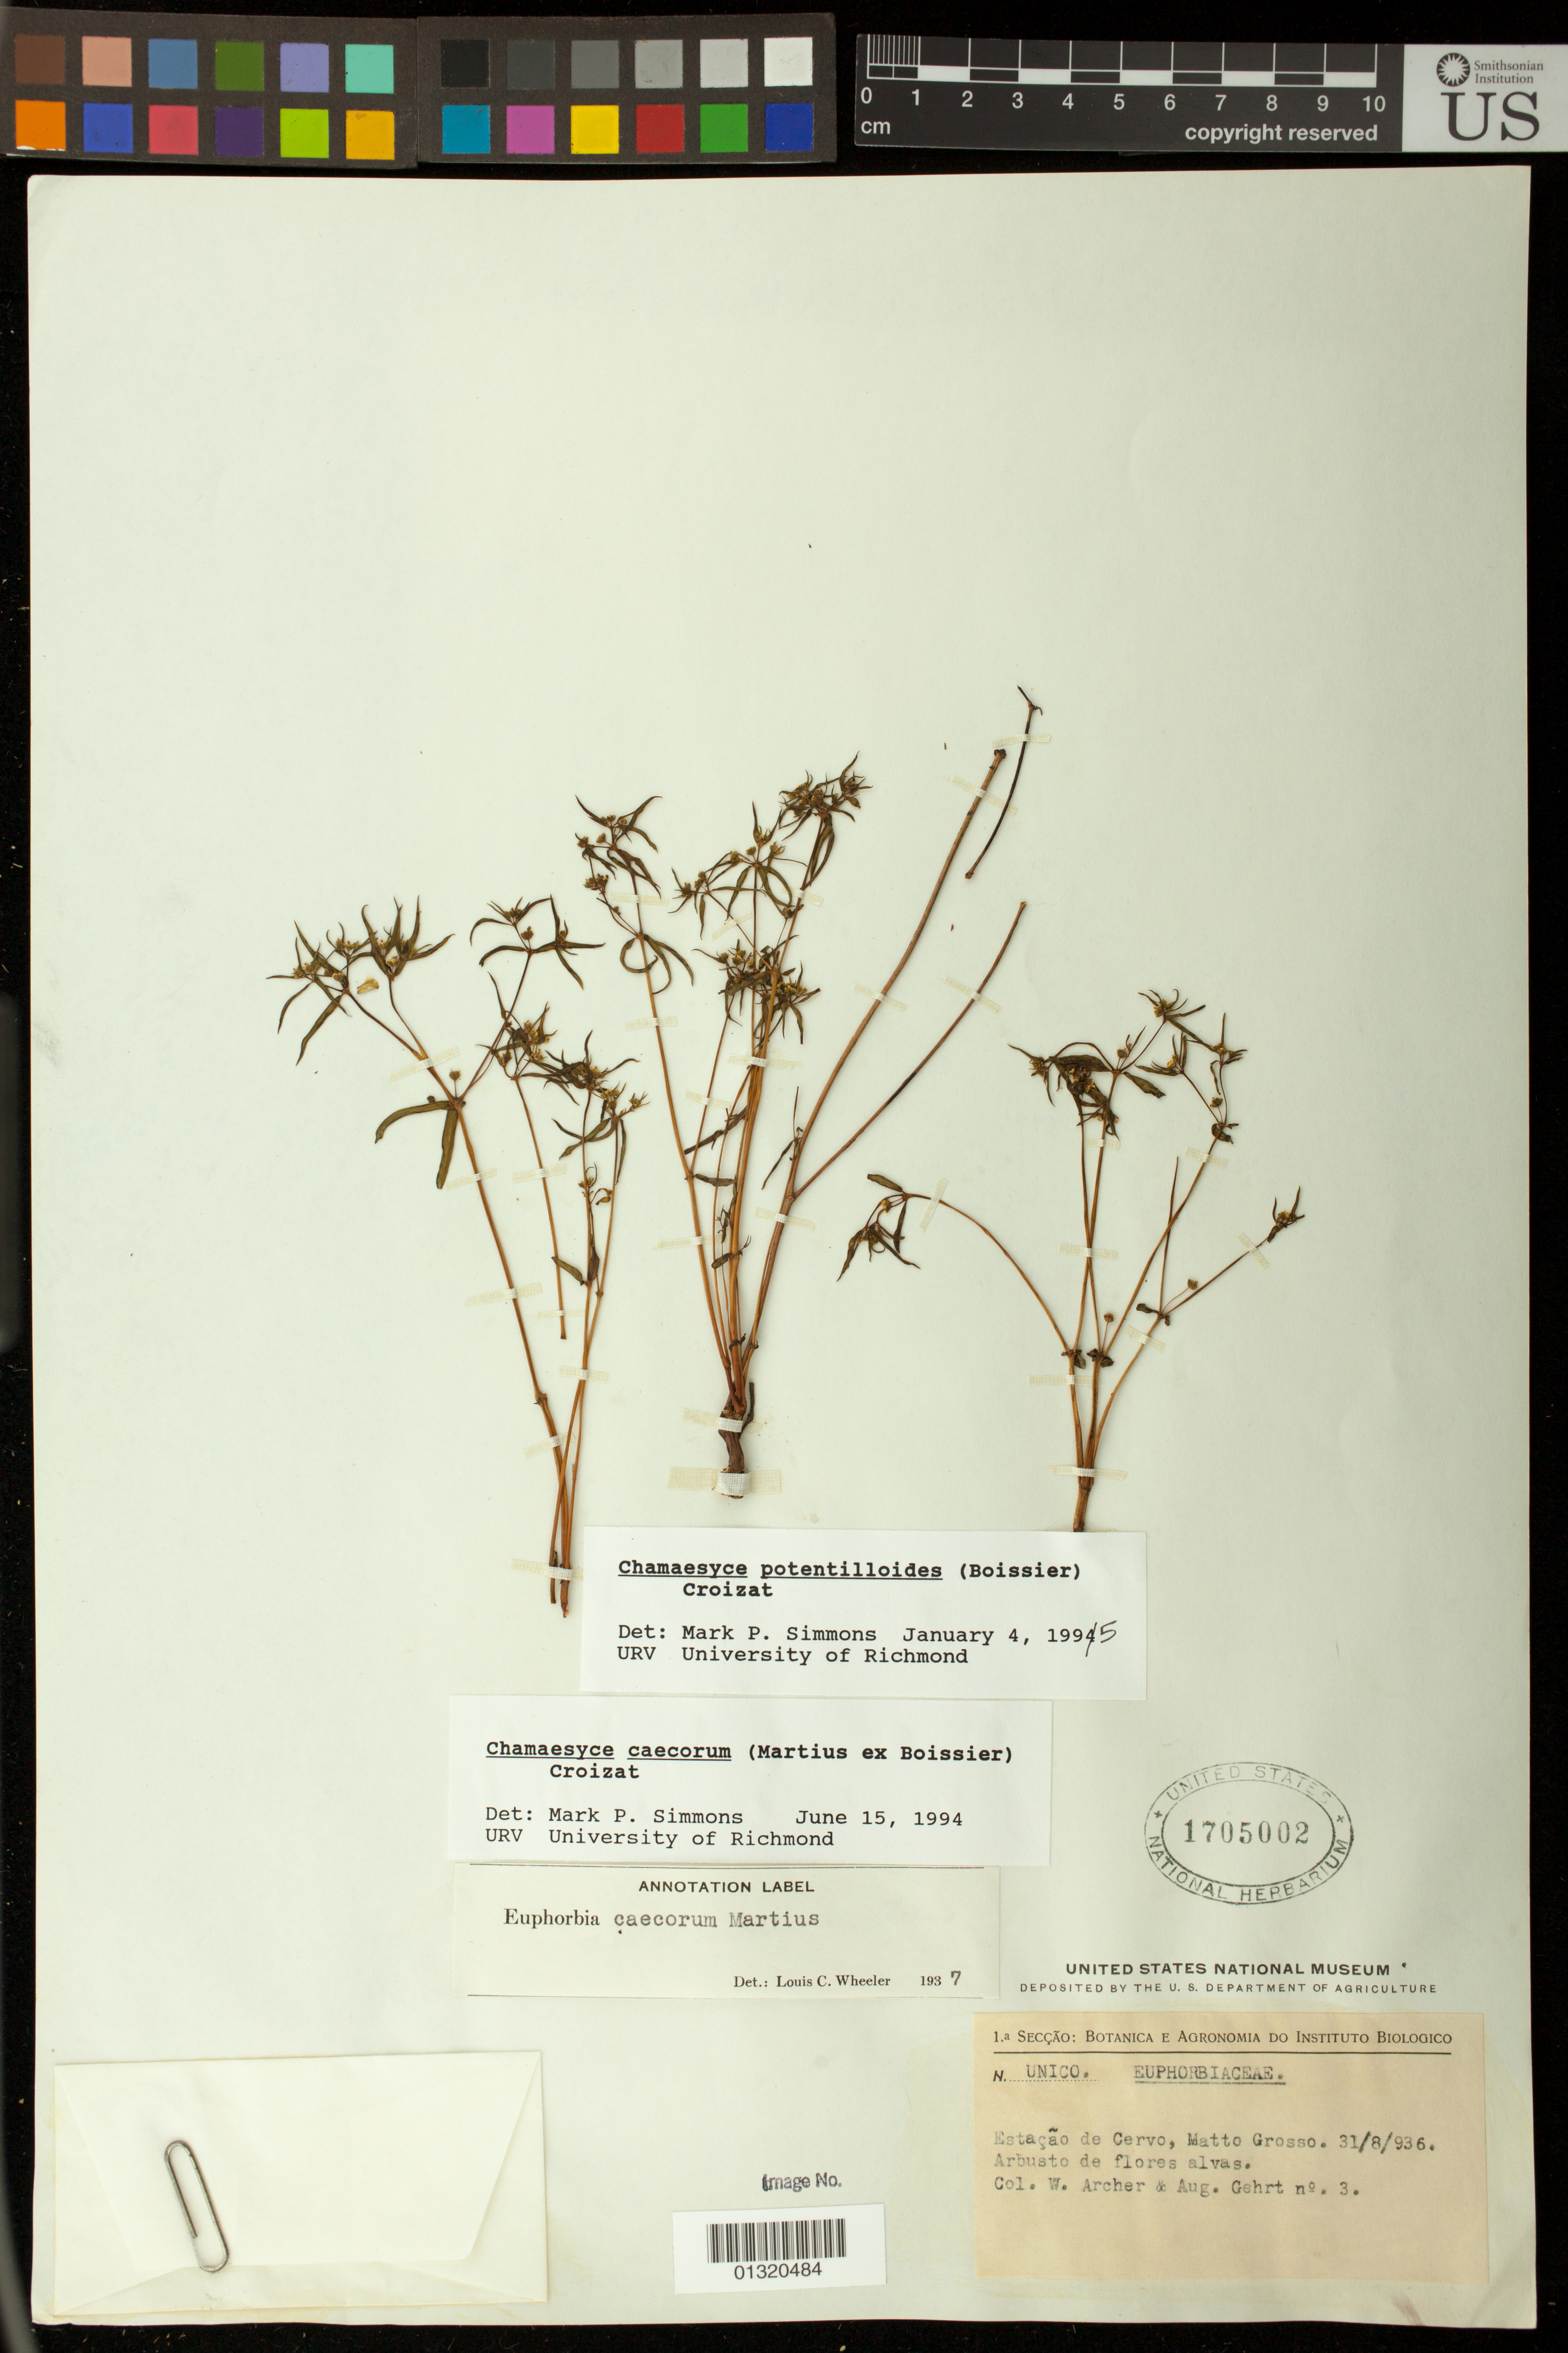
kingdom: Plantae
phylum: Tracheophyta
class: Magnoliopsida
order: Malpighiales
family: Euphorbiaceae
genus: Euphorbia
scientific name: Euphorbia potentilloides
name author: Boiss.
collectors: W. A. Archer & A. Gehrt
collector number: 3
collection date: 1936-08-31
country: Brazil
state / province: Mato Grosso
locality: Estacao de Cervo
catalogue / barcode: US 1705002